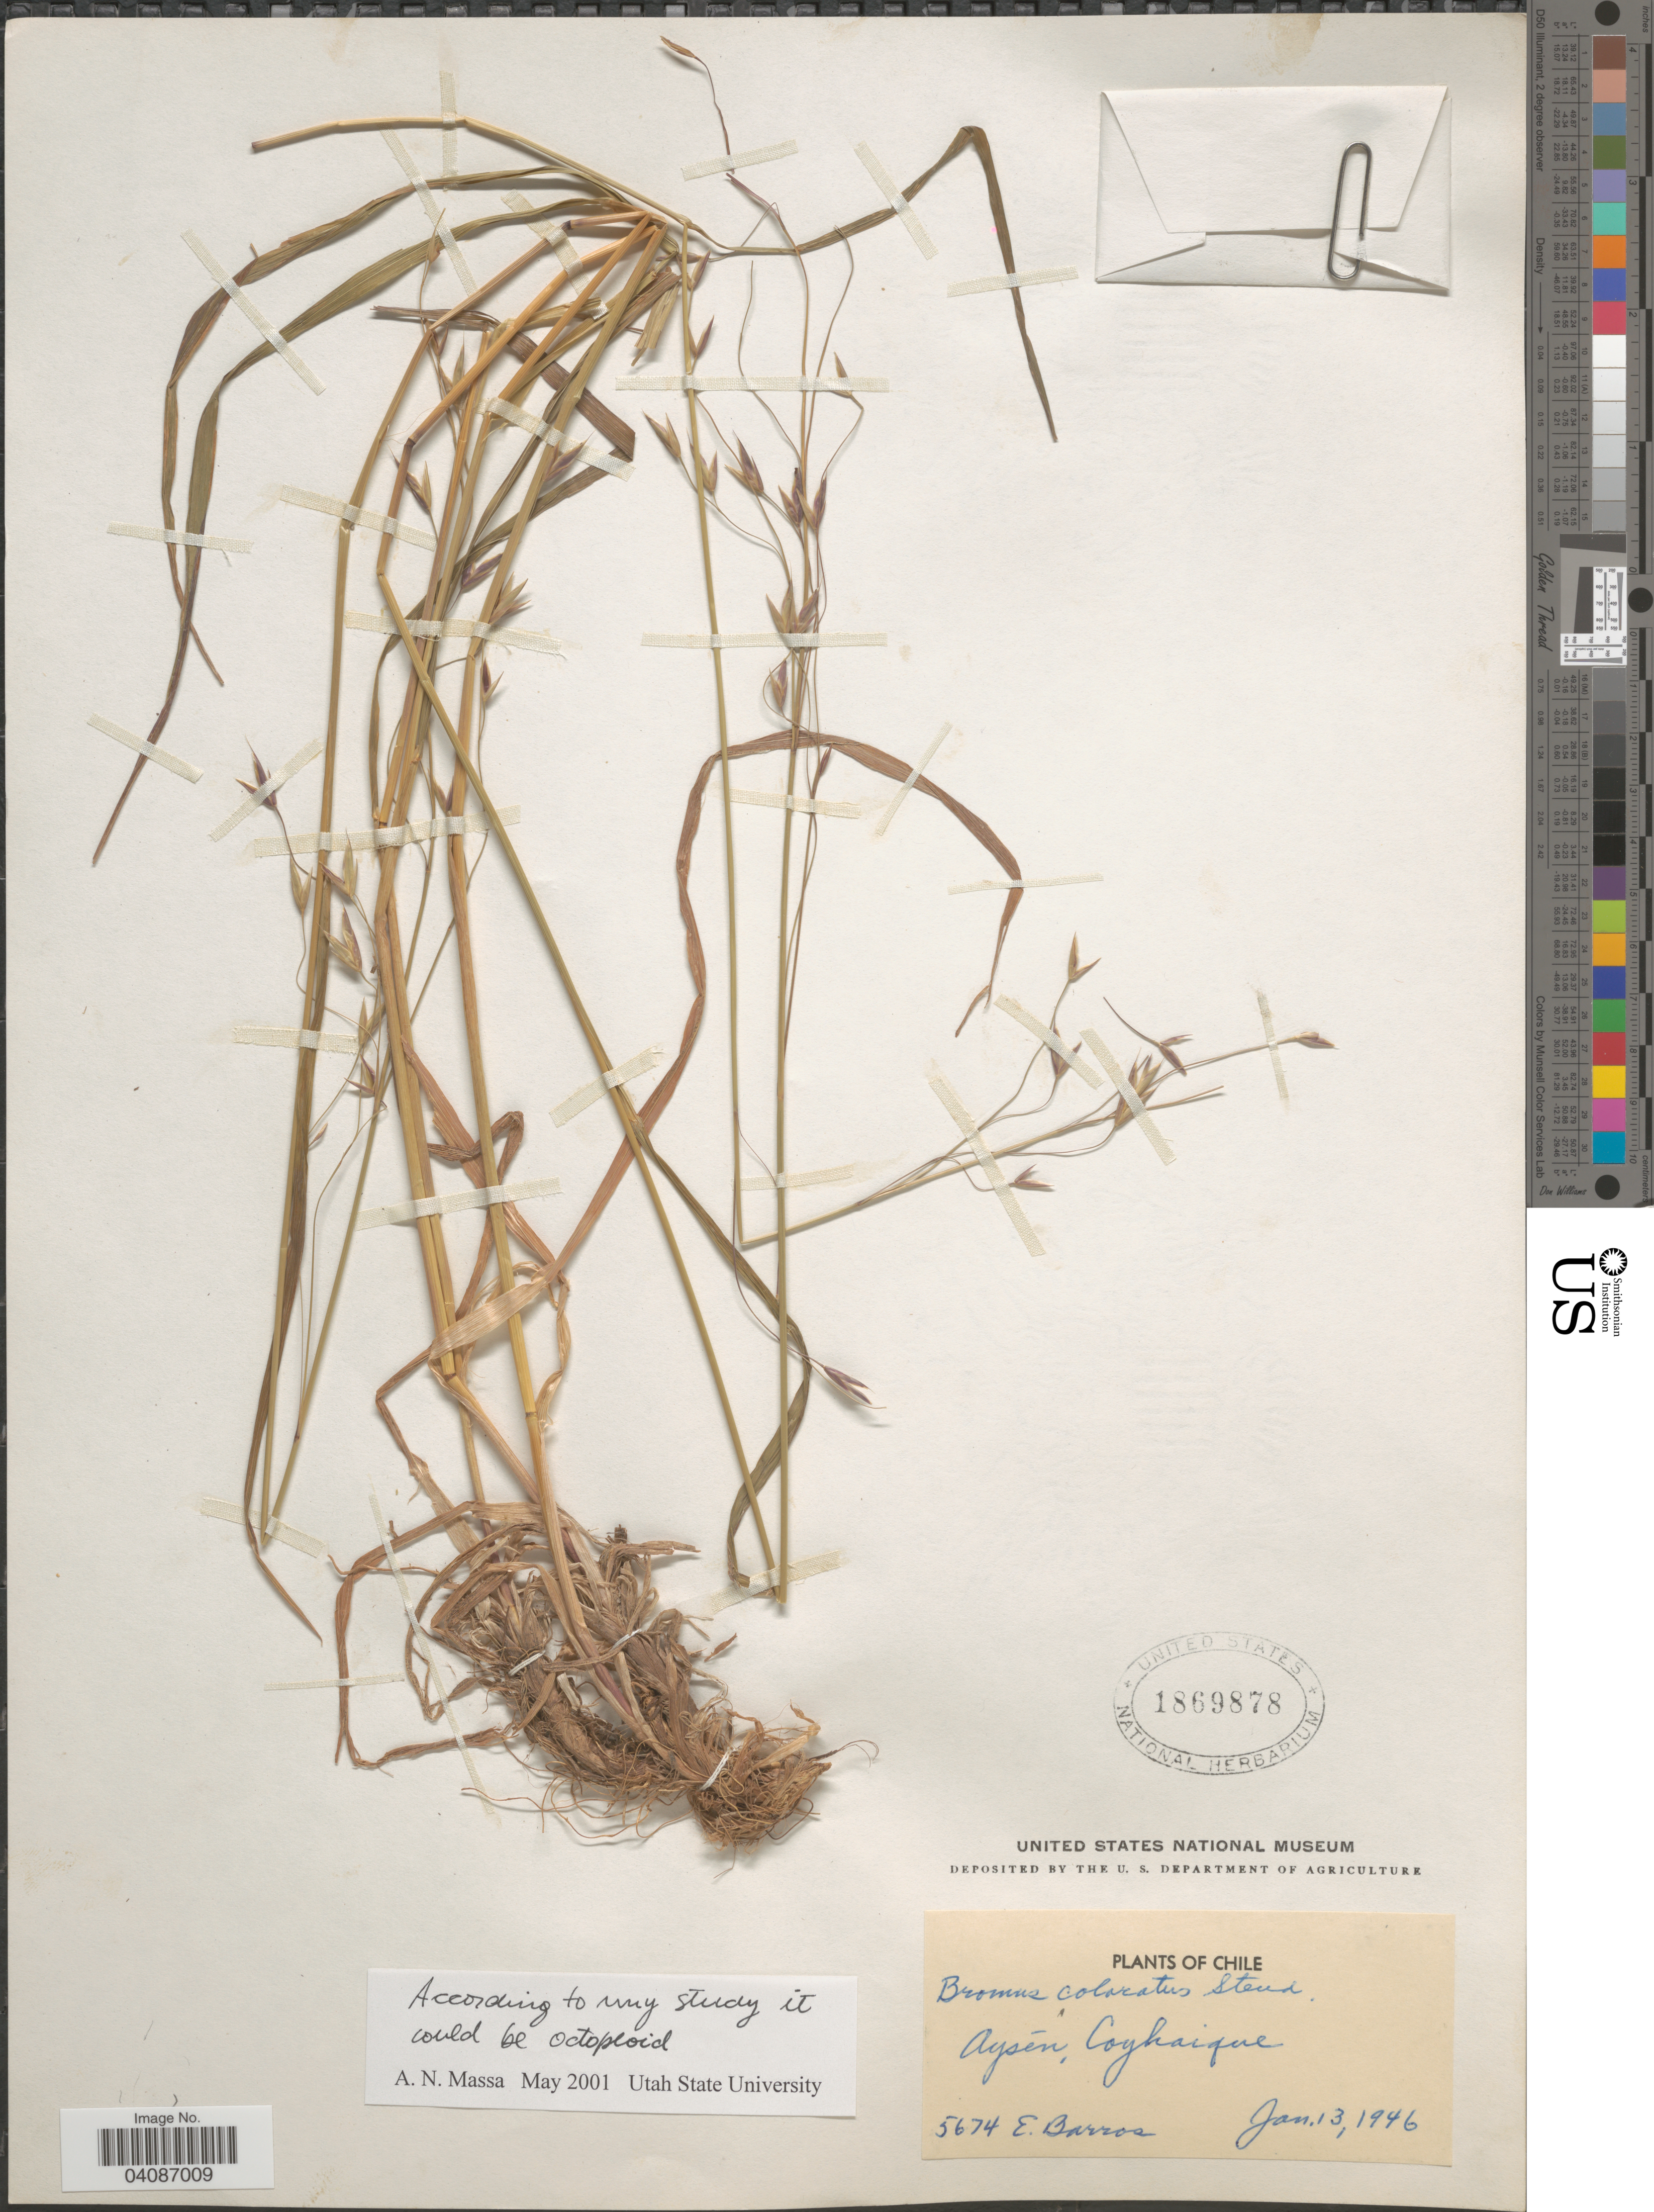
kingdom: Plantae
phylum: Tracheophyta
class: Liliopsida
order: Poales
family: Poaceae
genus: Bromus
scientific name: Bromus coloratus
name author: Steud.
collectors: E. Barros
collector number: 5674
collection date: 1946-01-13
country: Chile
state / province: Aisén (XI)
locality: Aysén, Coyhaique.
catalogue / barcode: US 1869878